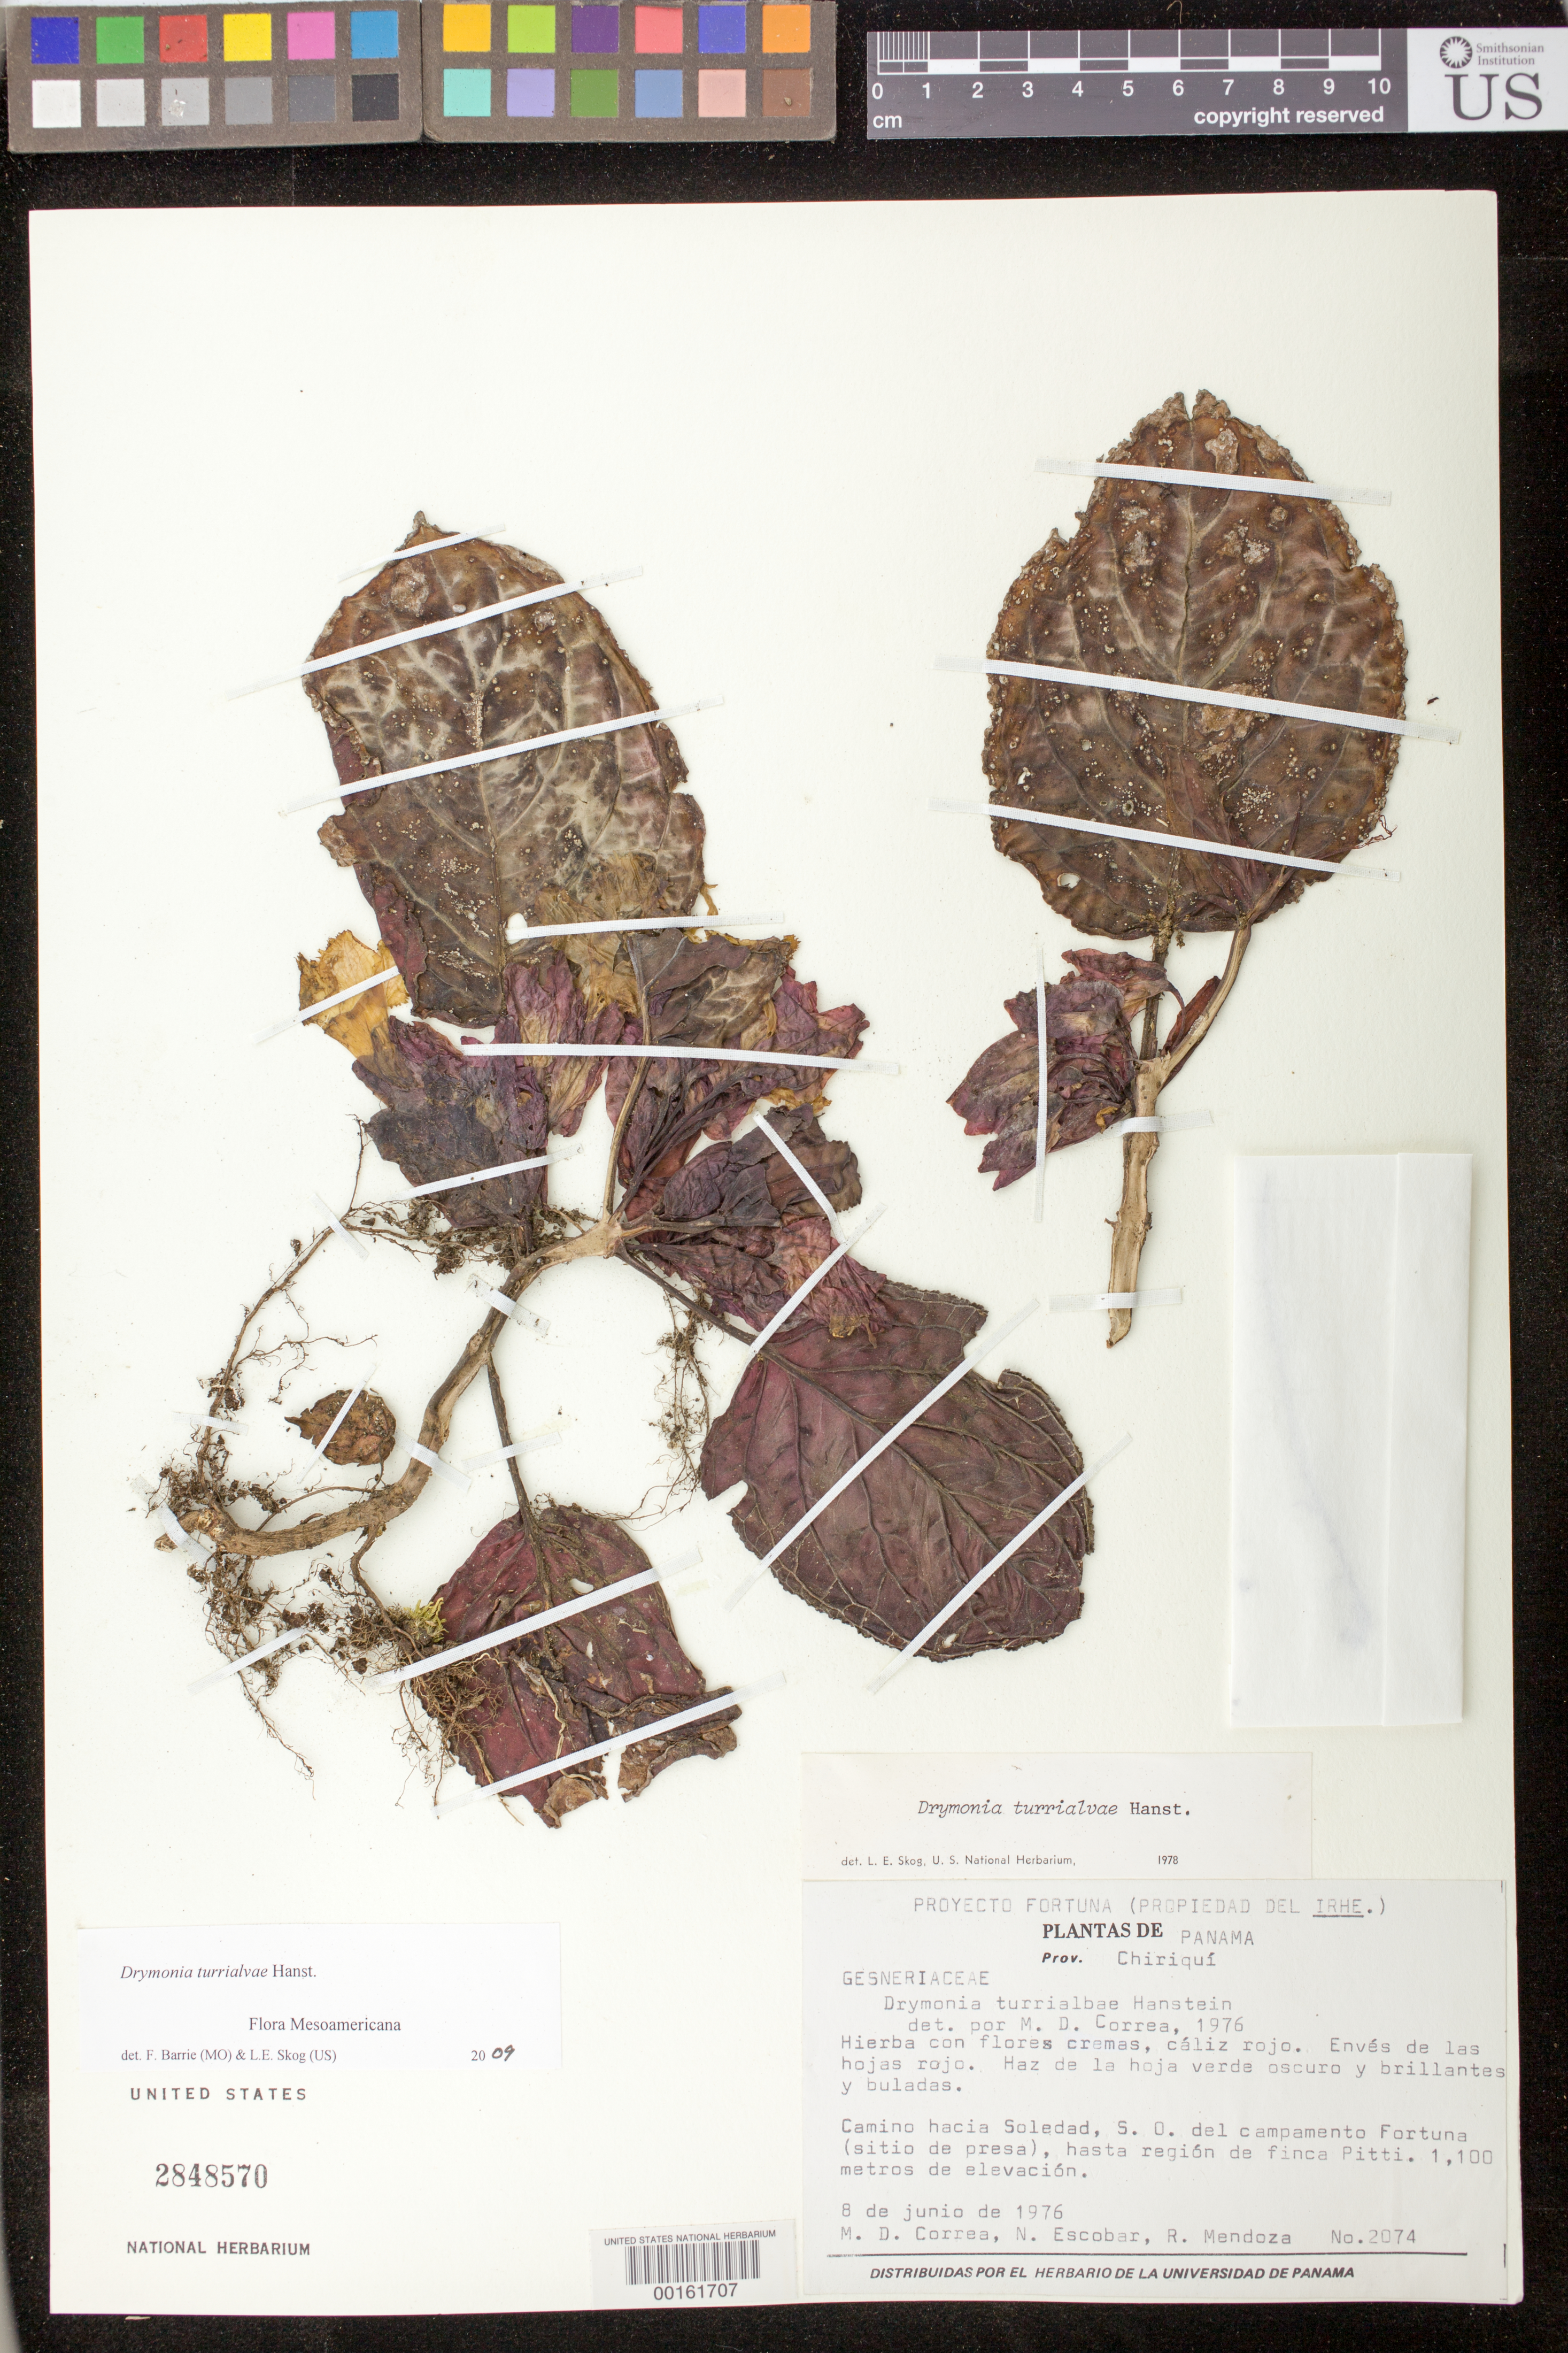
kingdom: Plantae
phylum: Tracheophyta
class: Magnoliopsida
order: Lamiales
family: Gesneriaceae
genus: Drymonia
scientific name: Drymonia turrialvae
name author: Hanst.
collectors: M. D. Corrêa-A. & et al.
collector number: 2074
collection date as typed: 08 Jun 1976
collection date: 1976-06-08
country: Panama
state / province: Chiriquí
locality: Road to Soledad, SW of Fortuna encampment (dam site), up to region of Finca Pitti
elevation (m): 1100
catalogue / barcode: US 2848570